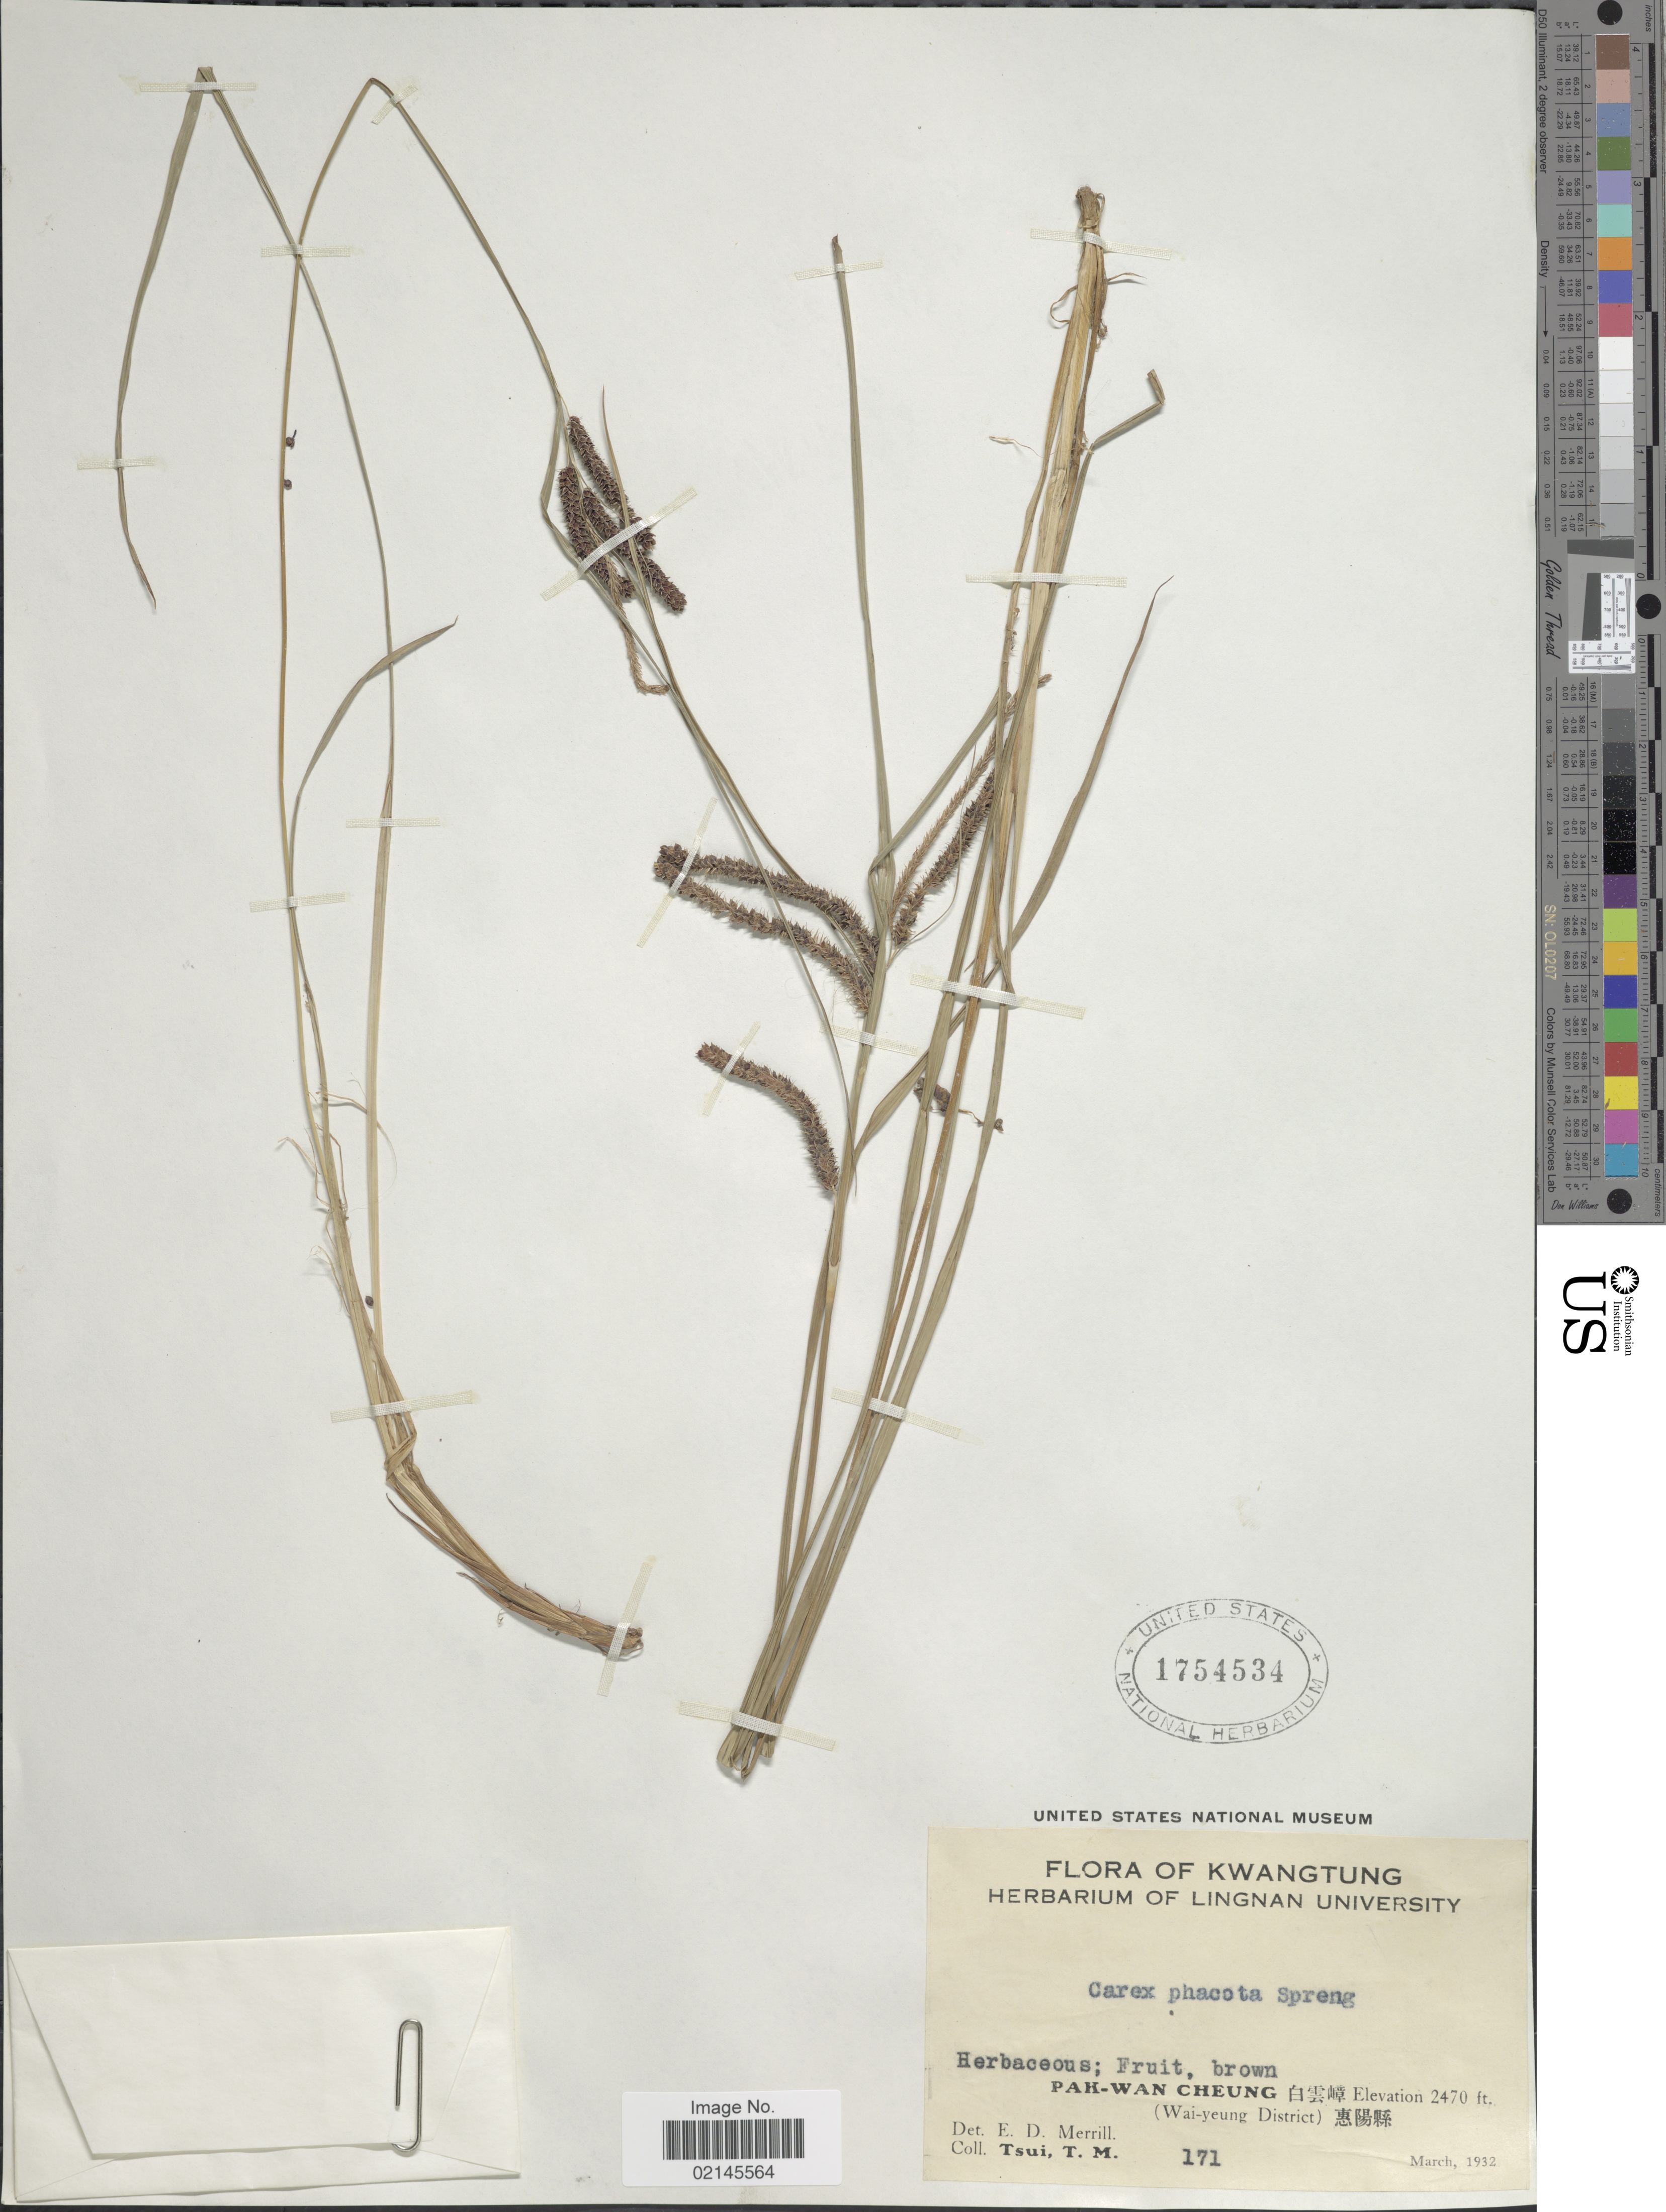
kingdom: Plantae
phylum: Tracheophyta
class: Liliopsida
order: Poales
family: Cyperaceae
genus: Carex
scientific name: Carex phacota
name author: Spreng.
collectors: T. Tsui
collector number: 171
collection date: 1932-03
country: China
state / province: Guangdong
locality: Kwangtung, Pak-Wan Cheung, Wai-yeung District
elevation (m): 753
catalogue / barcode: US 1754534